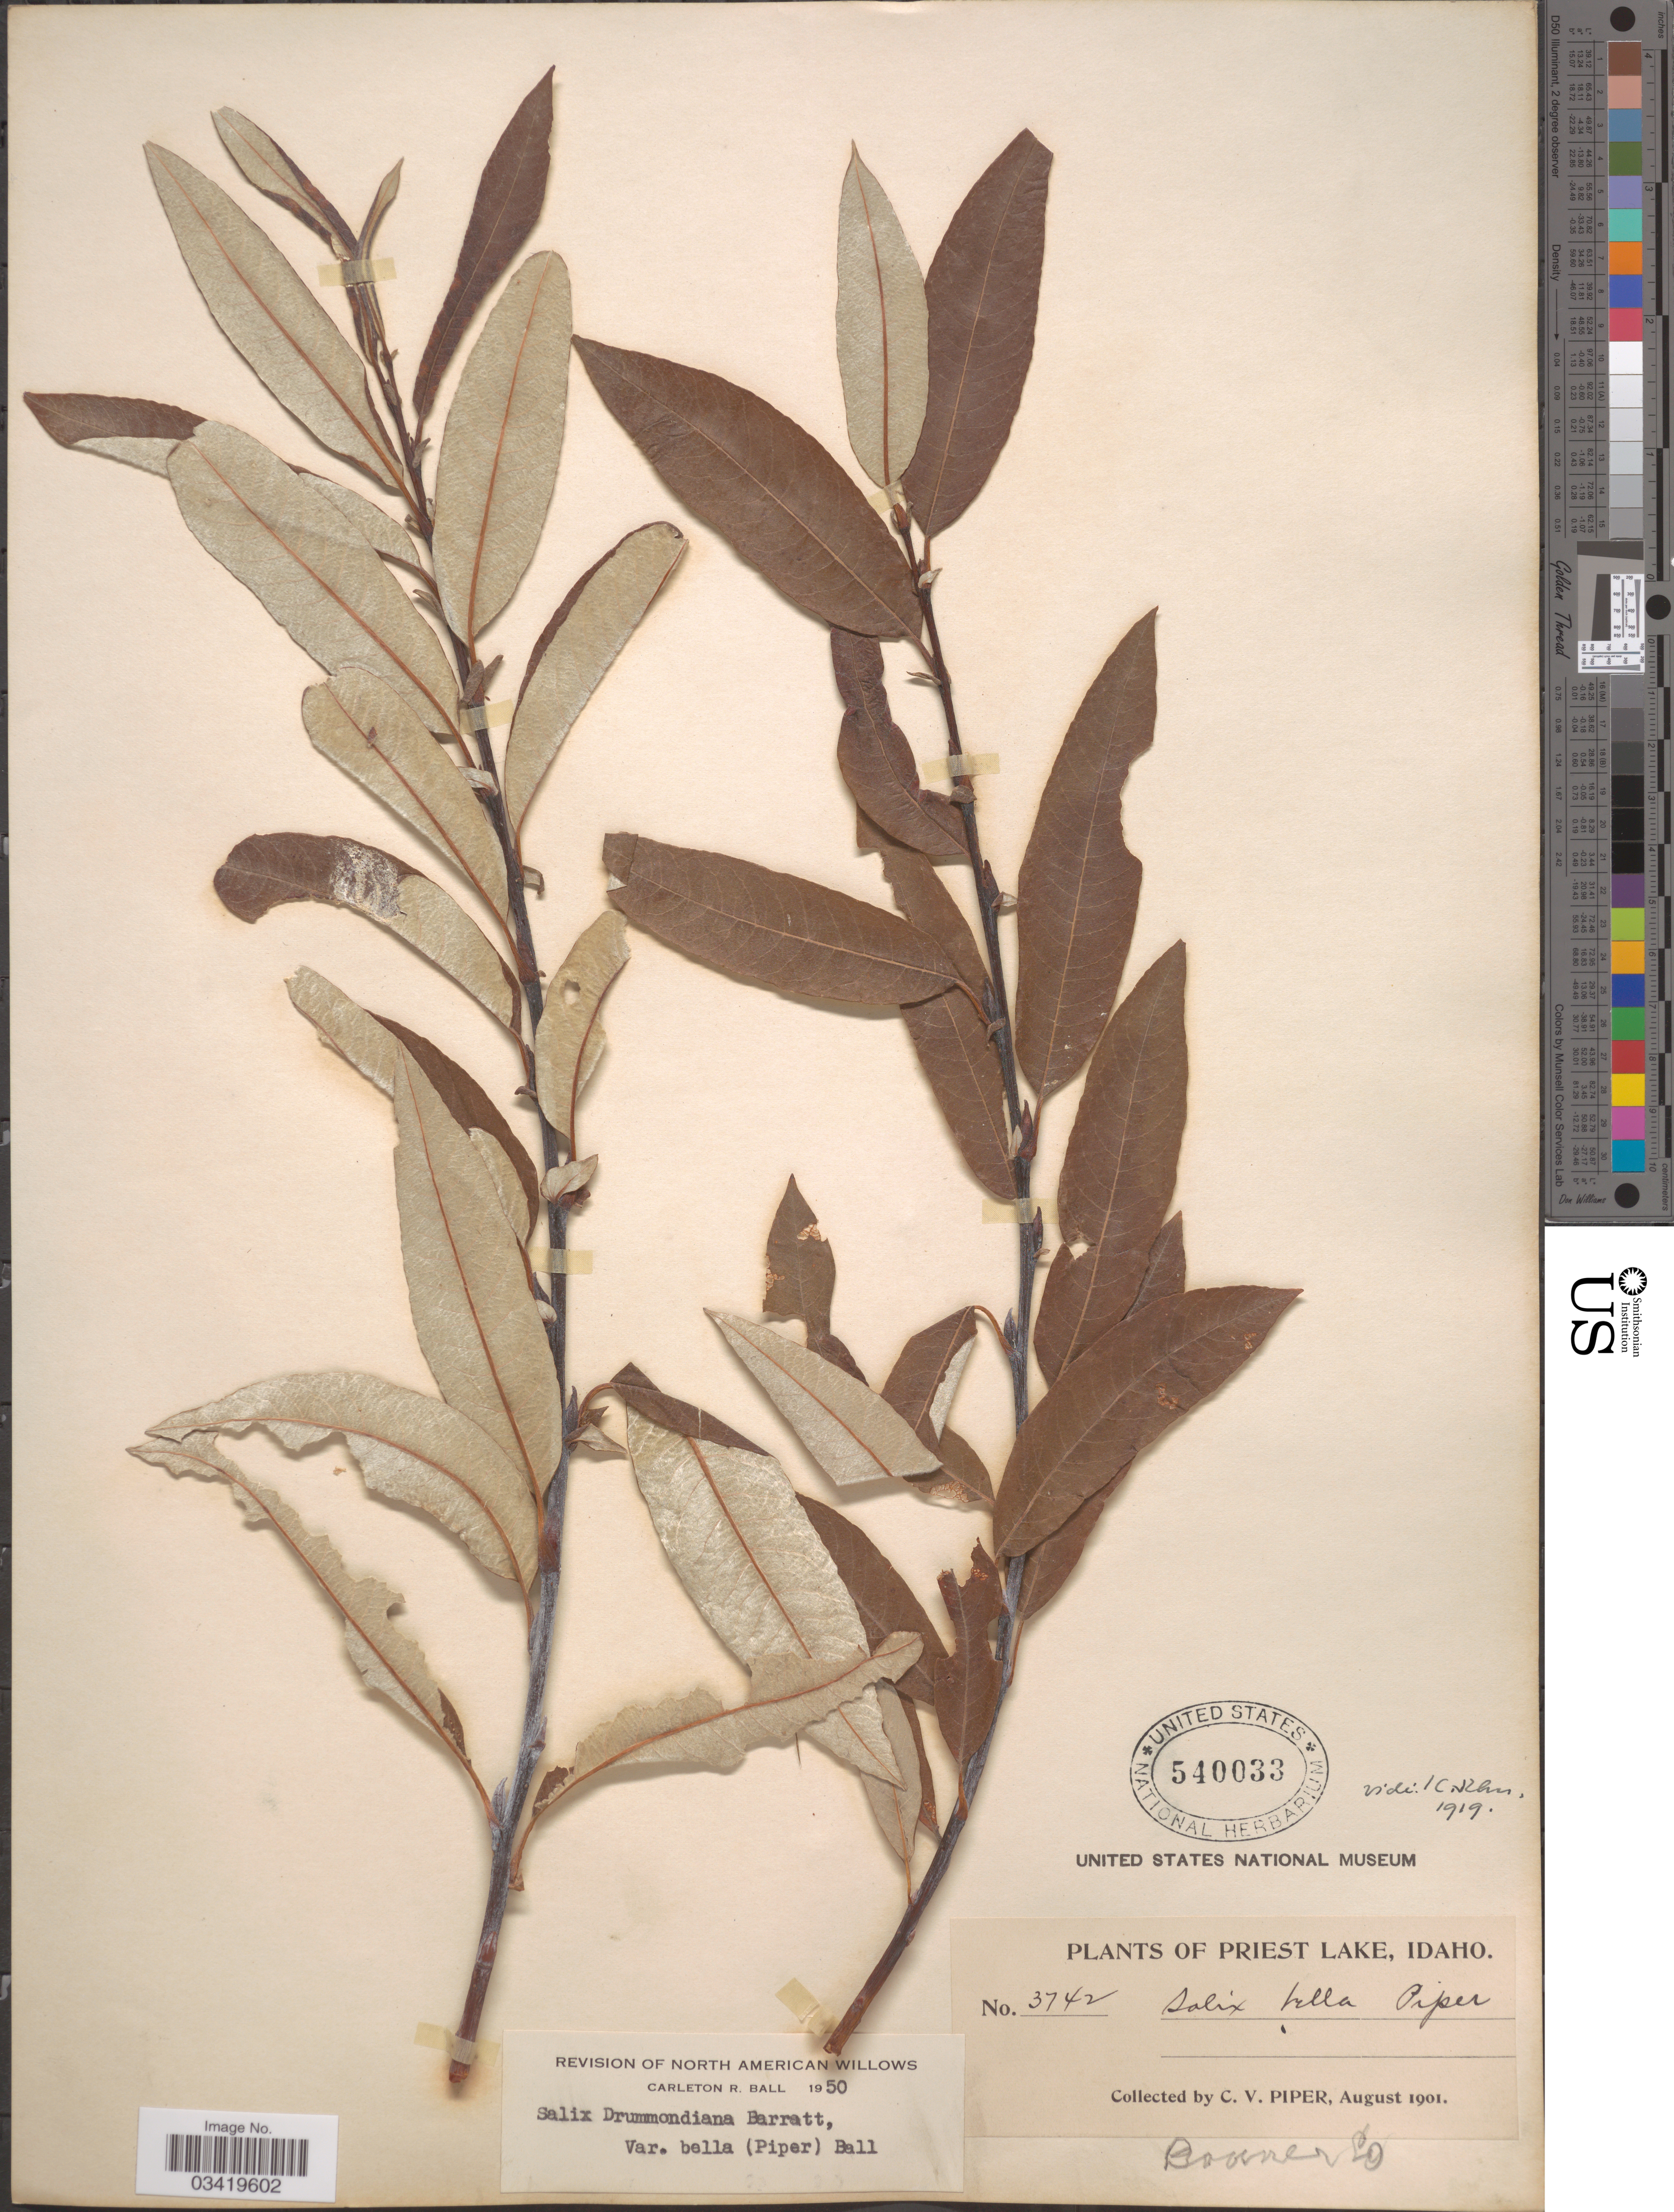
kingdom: Plantae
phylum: Tracheophyta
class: Magnoliopsida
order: Malpighiales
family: Salicaceae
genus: Salix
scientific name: Salix bella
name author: Piper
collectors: C. V. Piper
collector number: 3742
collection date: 1901-08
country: United States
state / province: Idaho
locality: Priest Lake. Bonner Co.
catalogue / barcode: US 540033